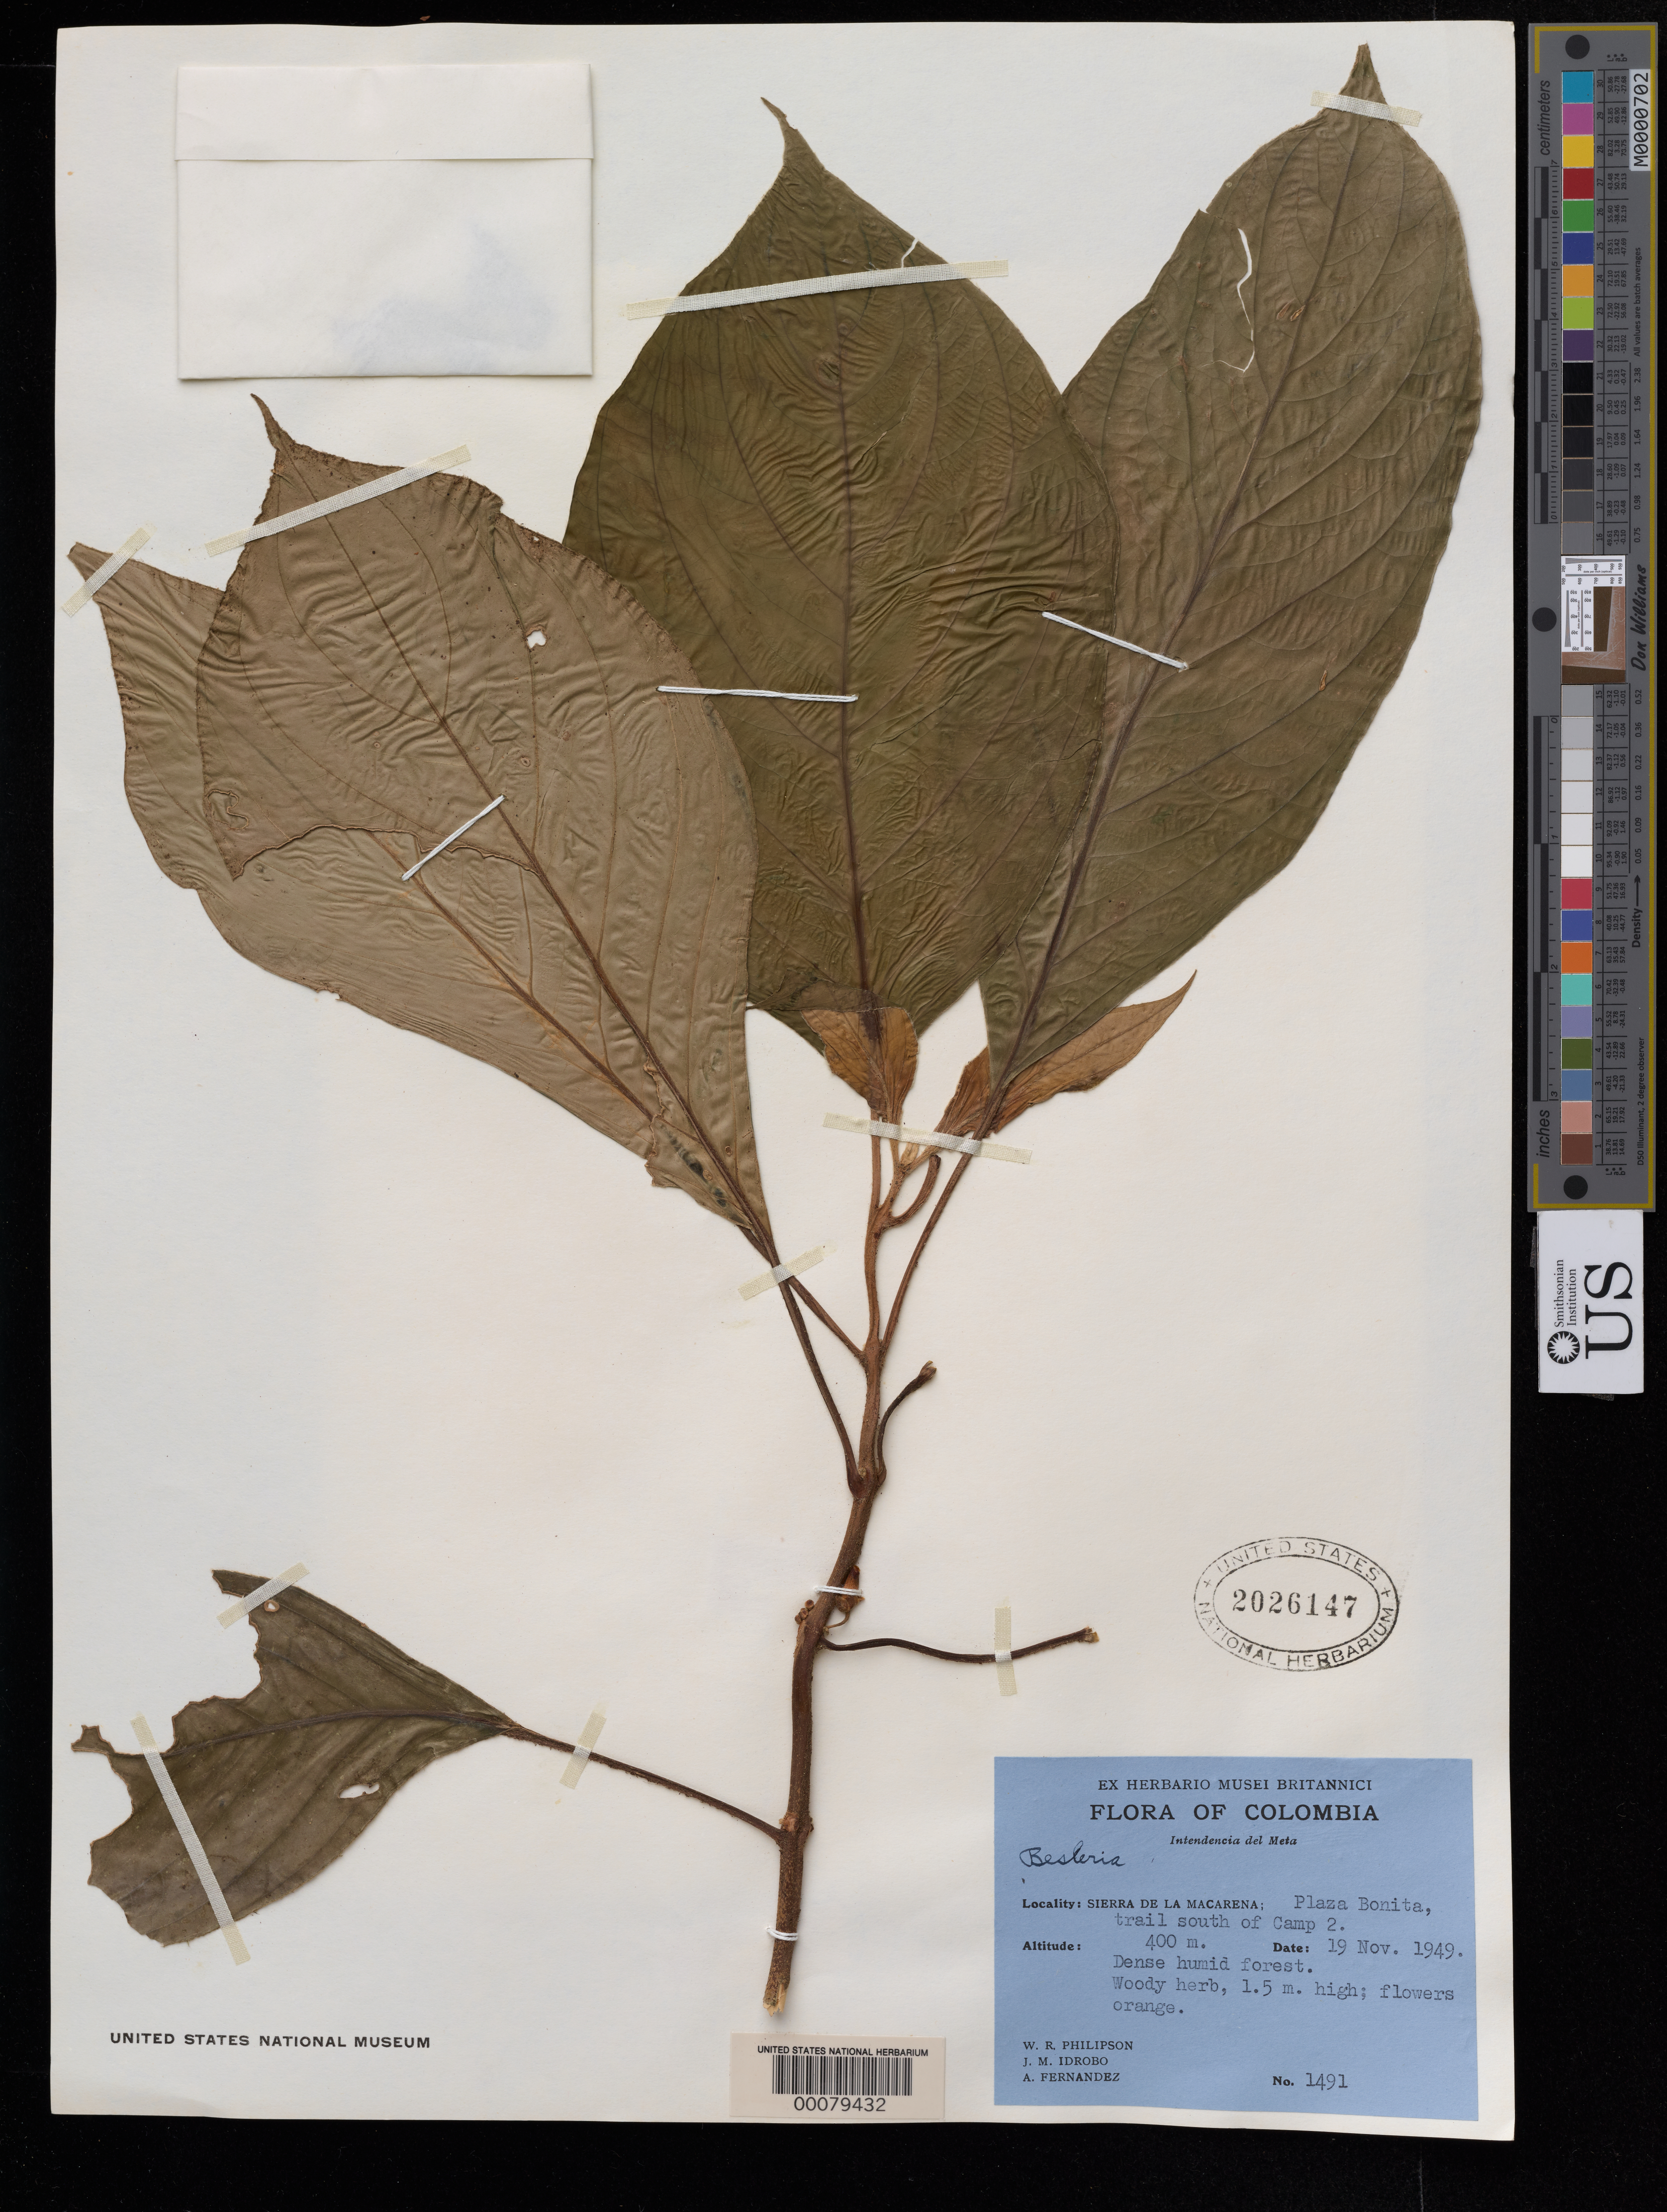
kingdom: Plantae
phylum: Tracheophyta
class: Magnoliopsida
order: Lamiales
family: Gesneriaceae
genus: Besleria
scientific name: Besleria sp.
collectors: W. R. Philipson & et al.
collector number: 1491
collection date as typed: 19 Nov 1949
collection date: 1949-11-19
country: Colombia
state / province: Meta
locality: Sierra de La Macarena, Plaza Bonita, trail S of camp 2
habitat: Dense humid forest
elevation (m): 400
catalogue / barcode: US 2026147